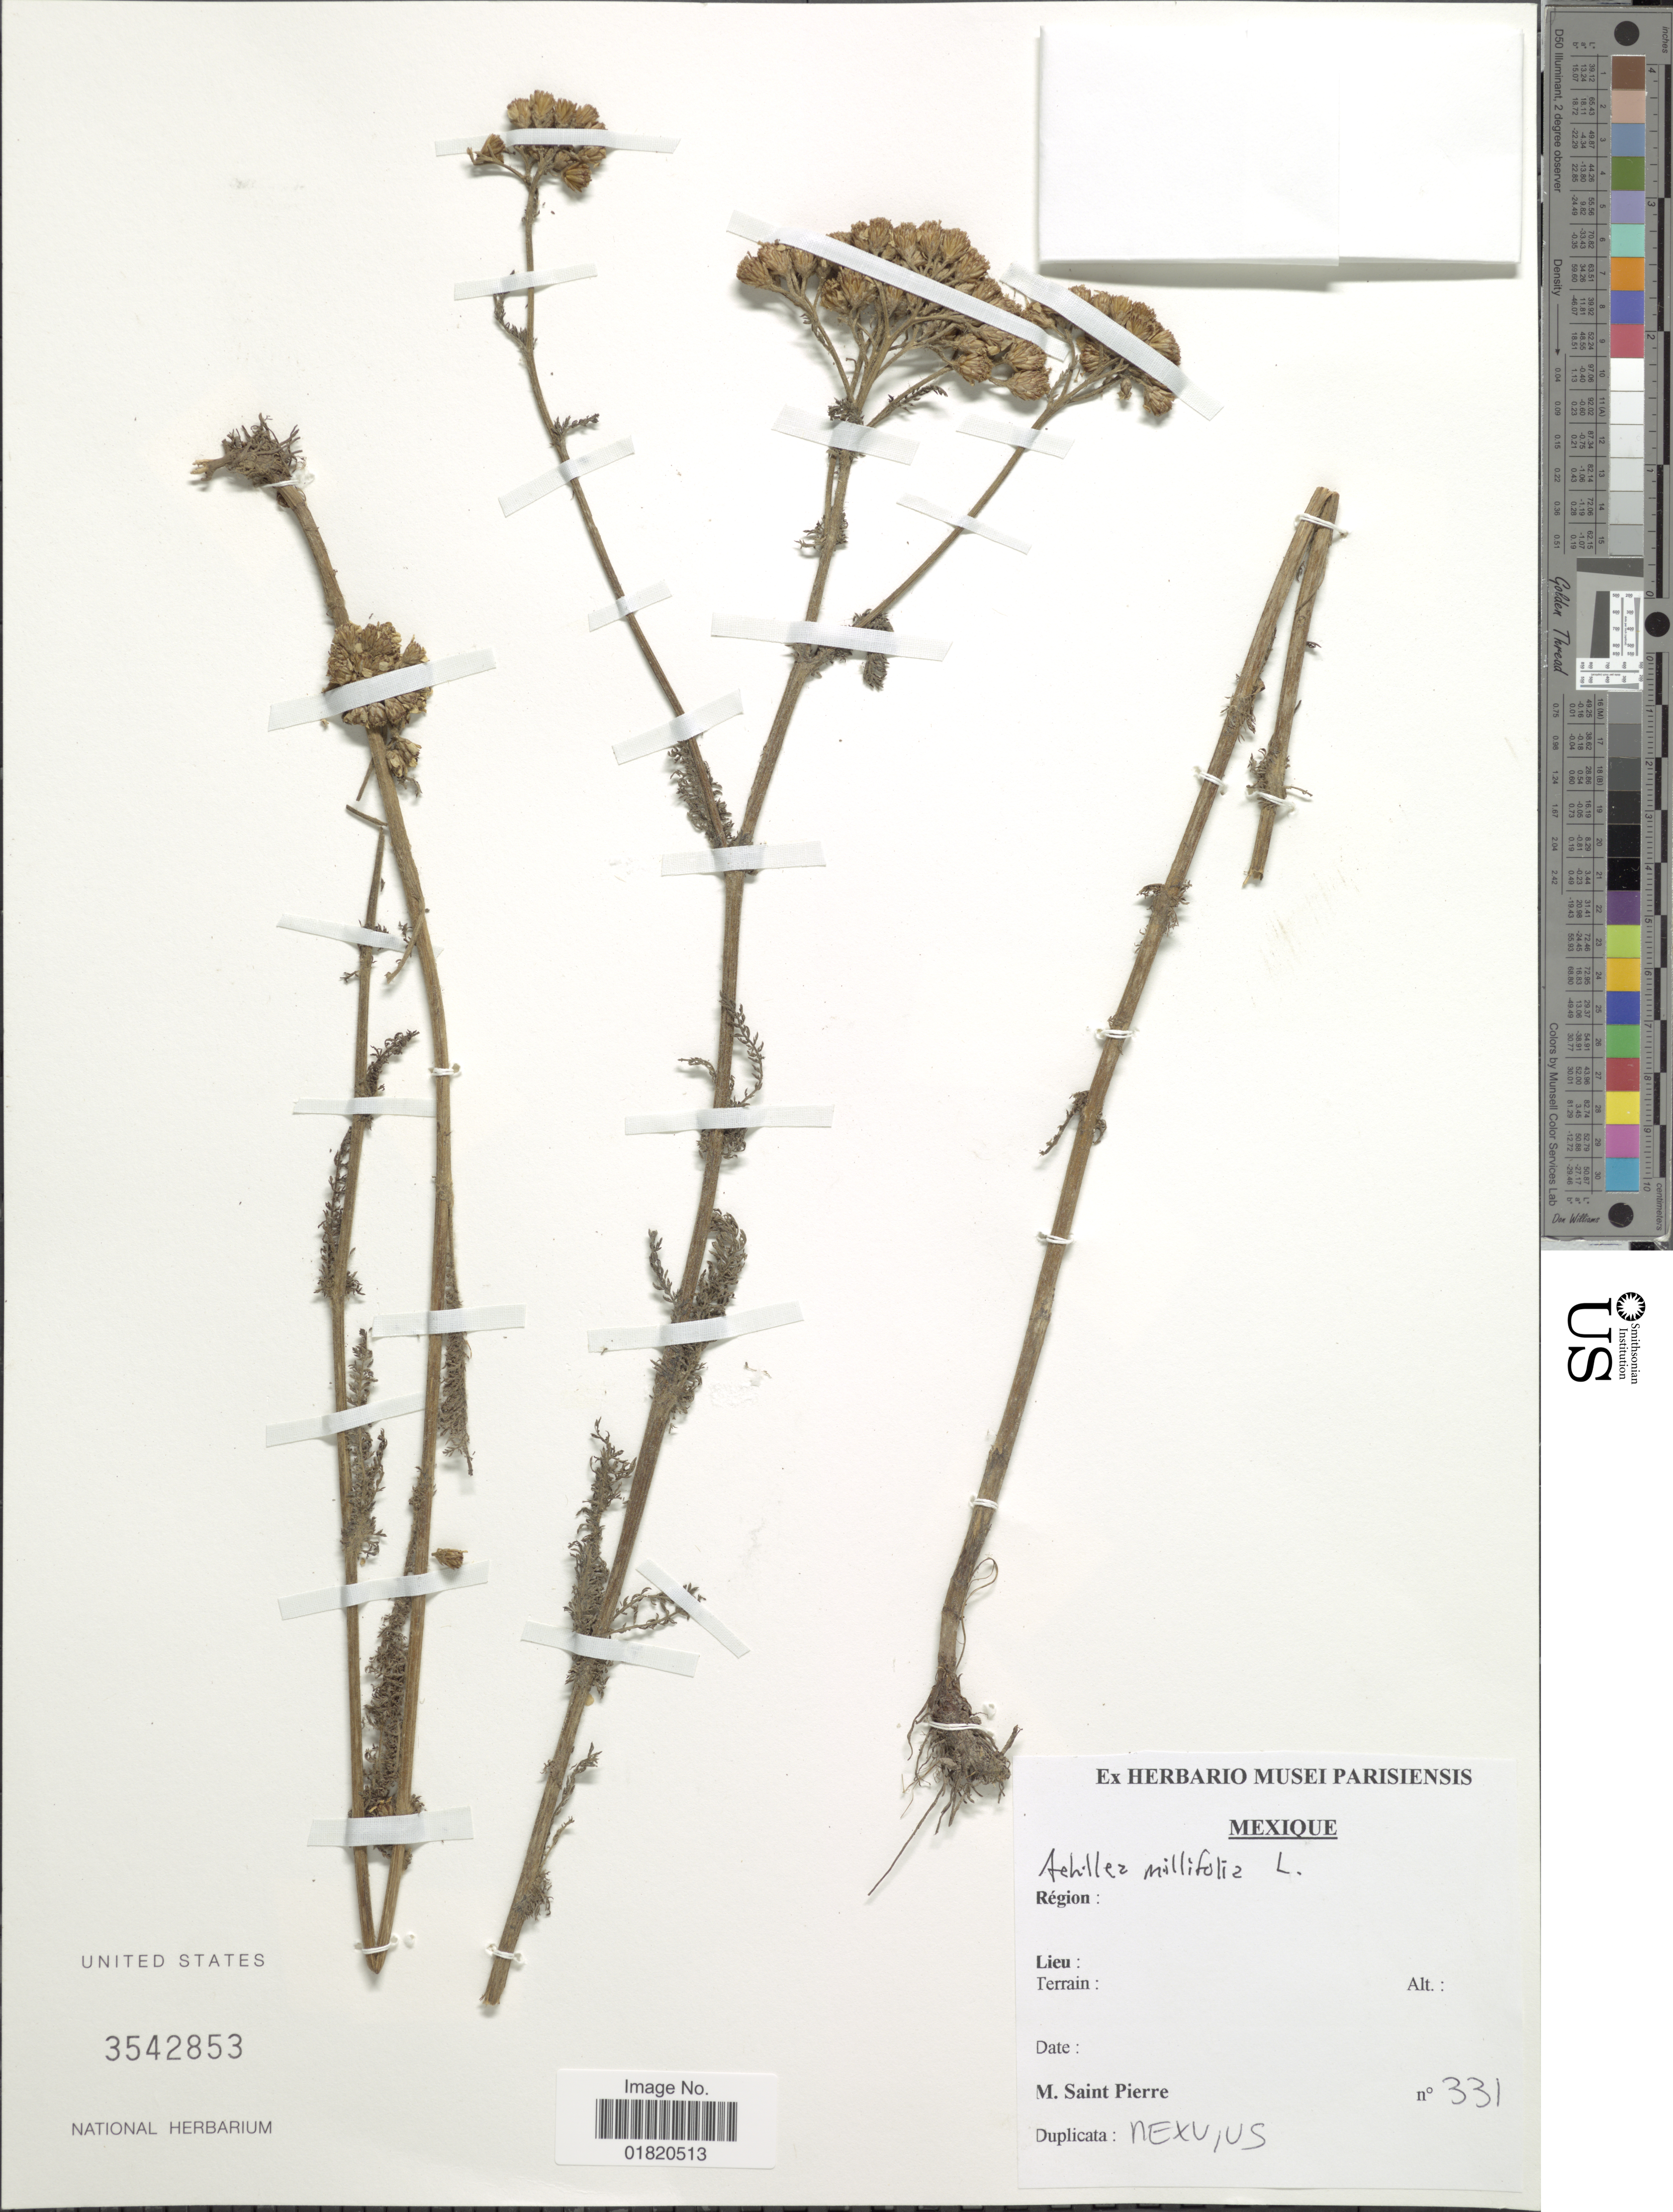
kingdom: Plantae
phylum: Tracheophyta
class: Magnoliopsida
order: Asterales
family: Asteraceae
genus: Achillea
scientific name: Achillea lanulosa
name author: Nutt.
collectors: M. Saint-Pierre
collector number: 331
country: Mexico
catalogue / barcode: US 3542853